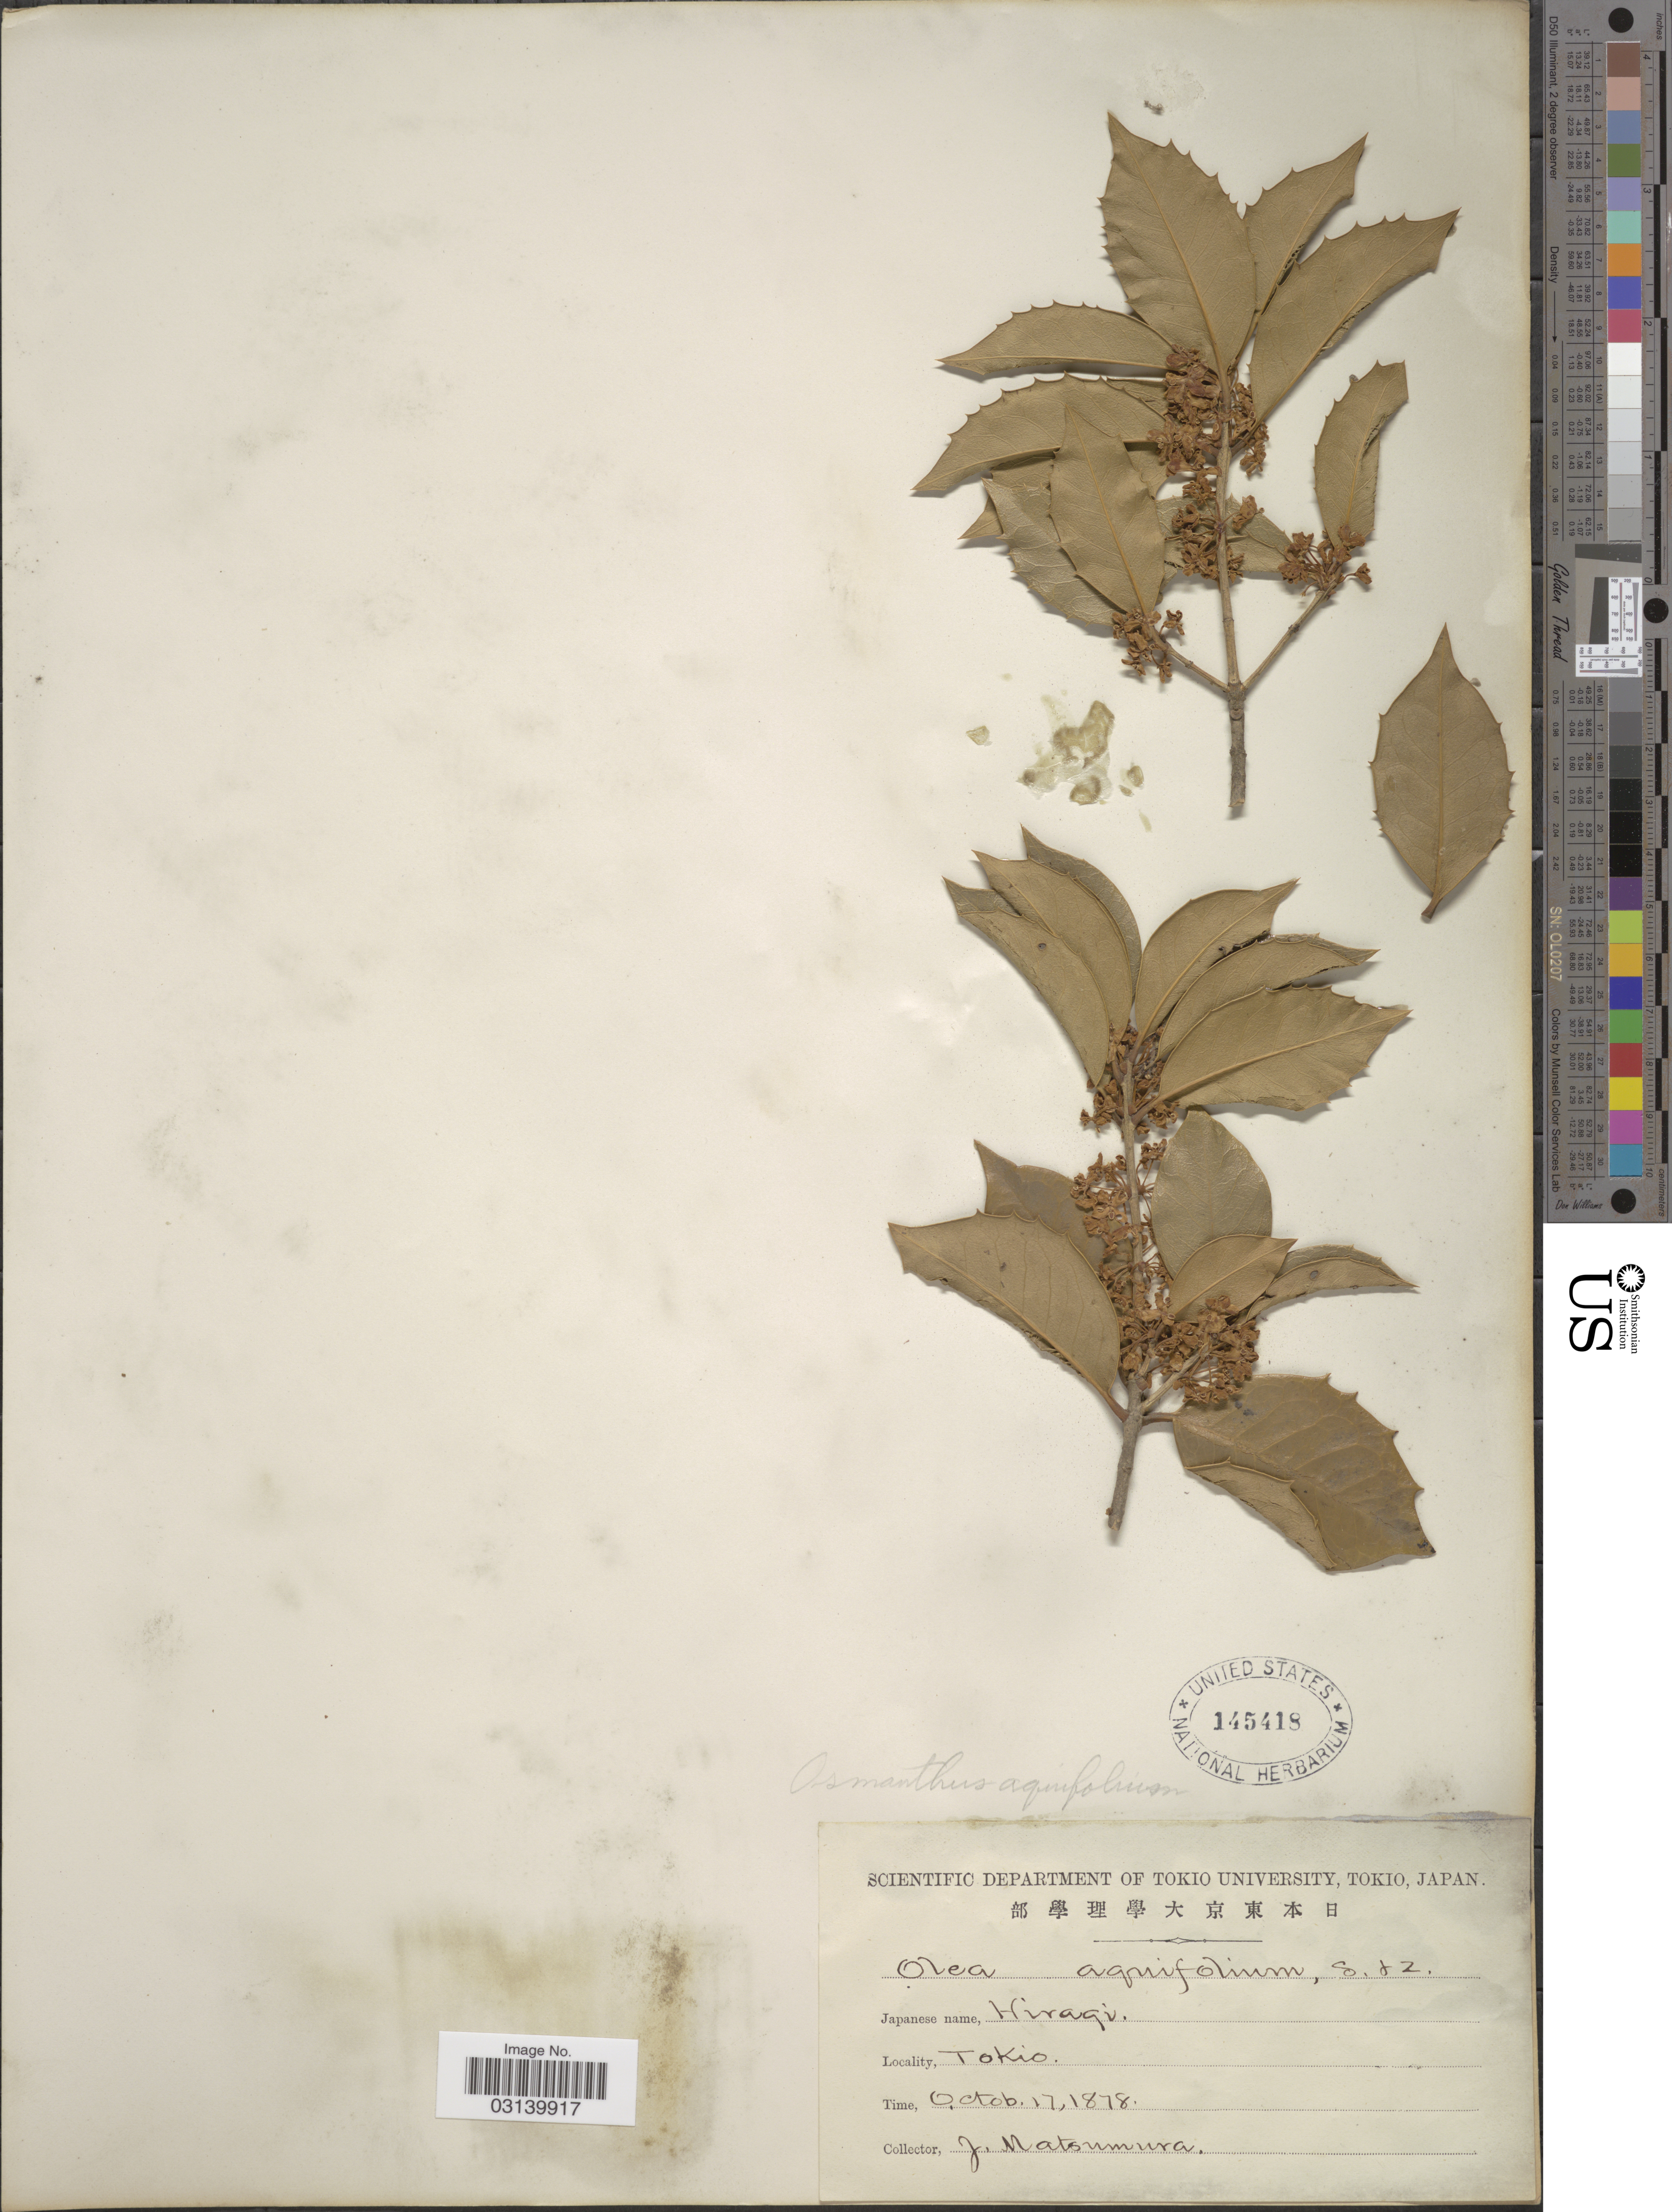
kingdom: Plantae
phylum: Tracheophyta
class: Magnoliopsida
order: Lamiales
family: Oleaceae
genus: Osmanthus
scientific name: Osmanthus x fortunei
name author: Carrière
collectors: J. Natsumura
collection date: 1878-10-17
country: Japan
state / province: Tokyo, Federal City of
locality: Tokio.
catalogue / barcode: US 145418